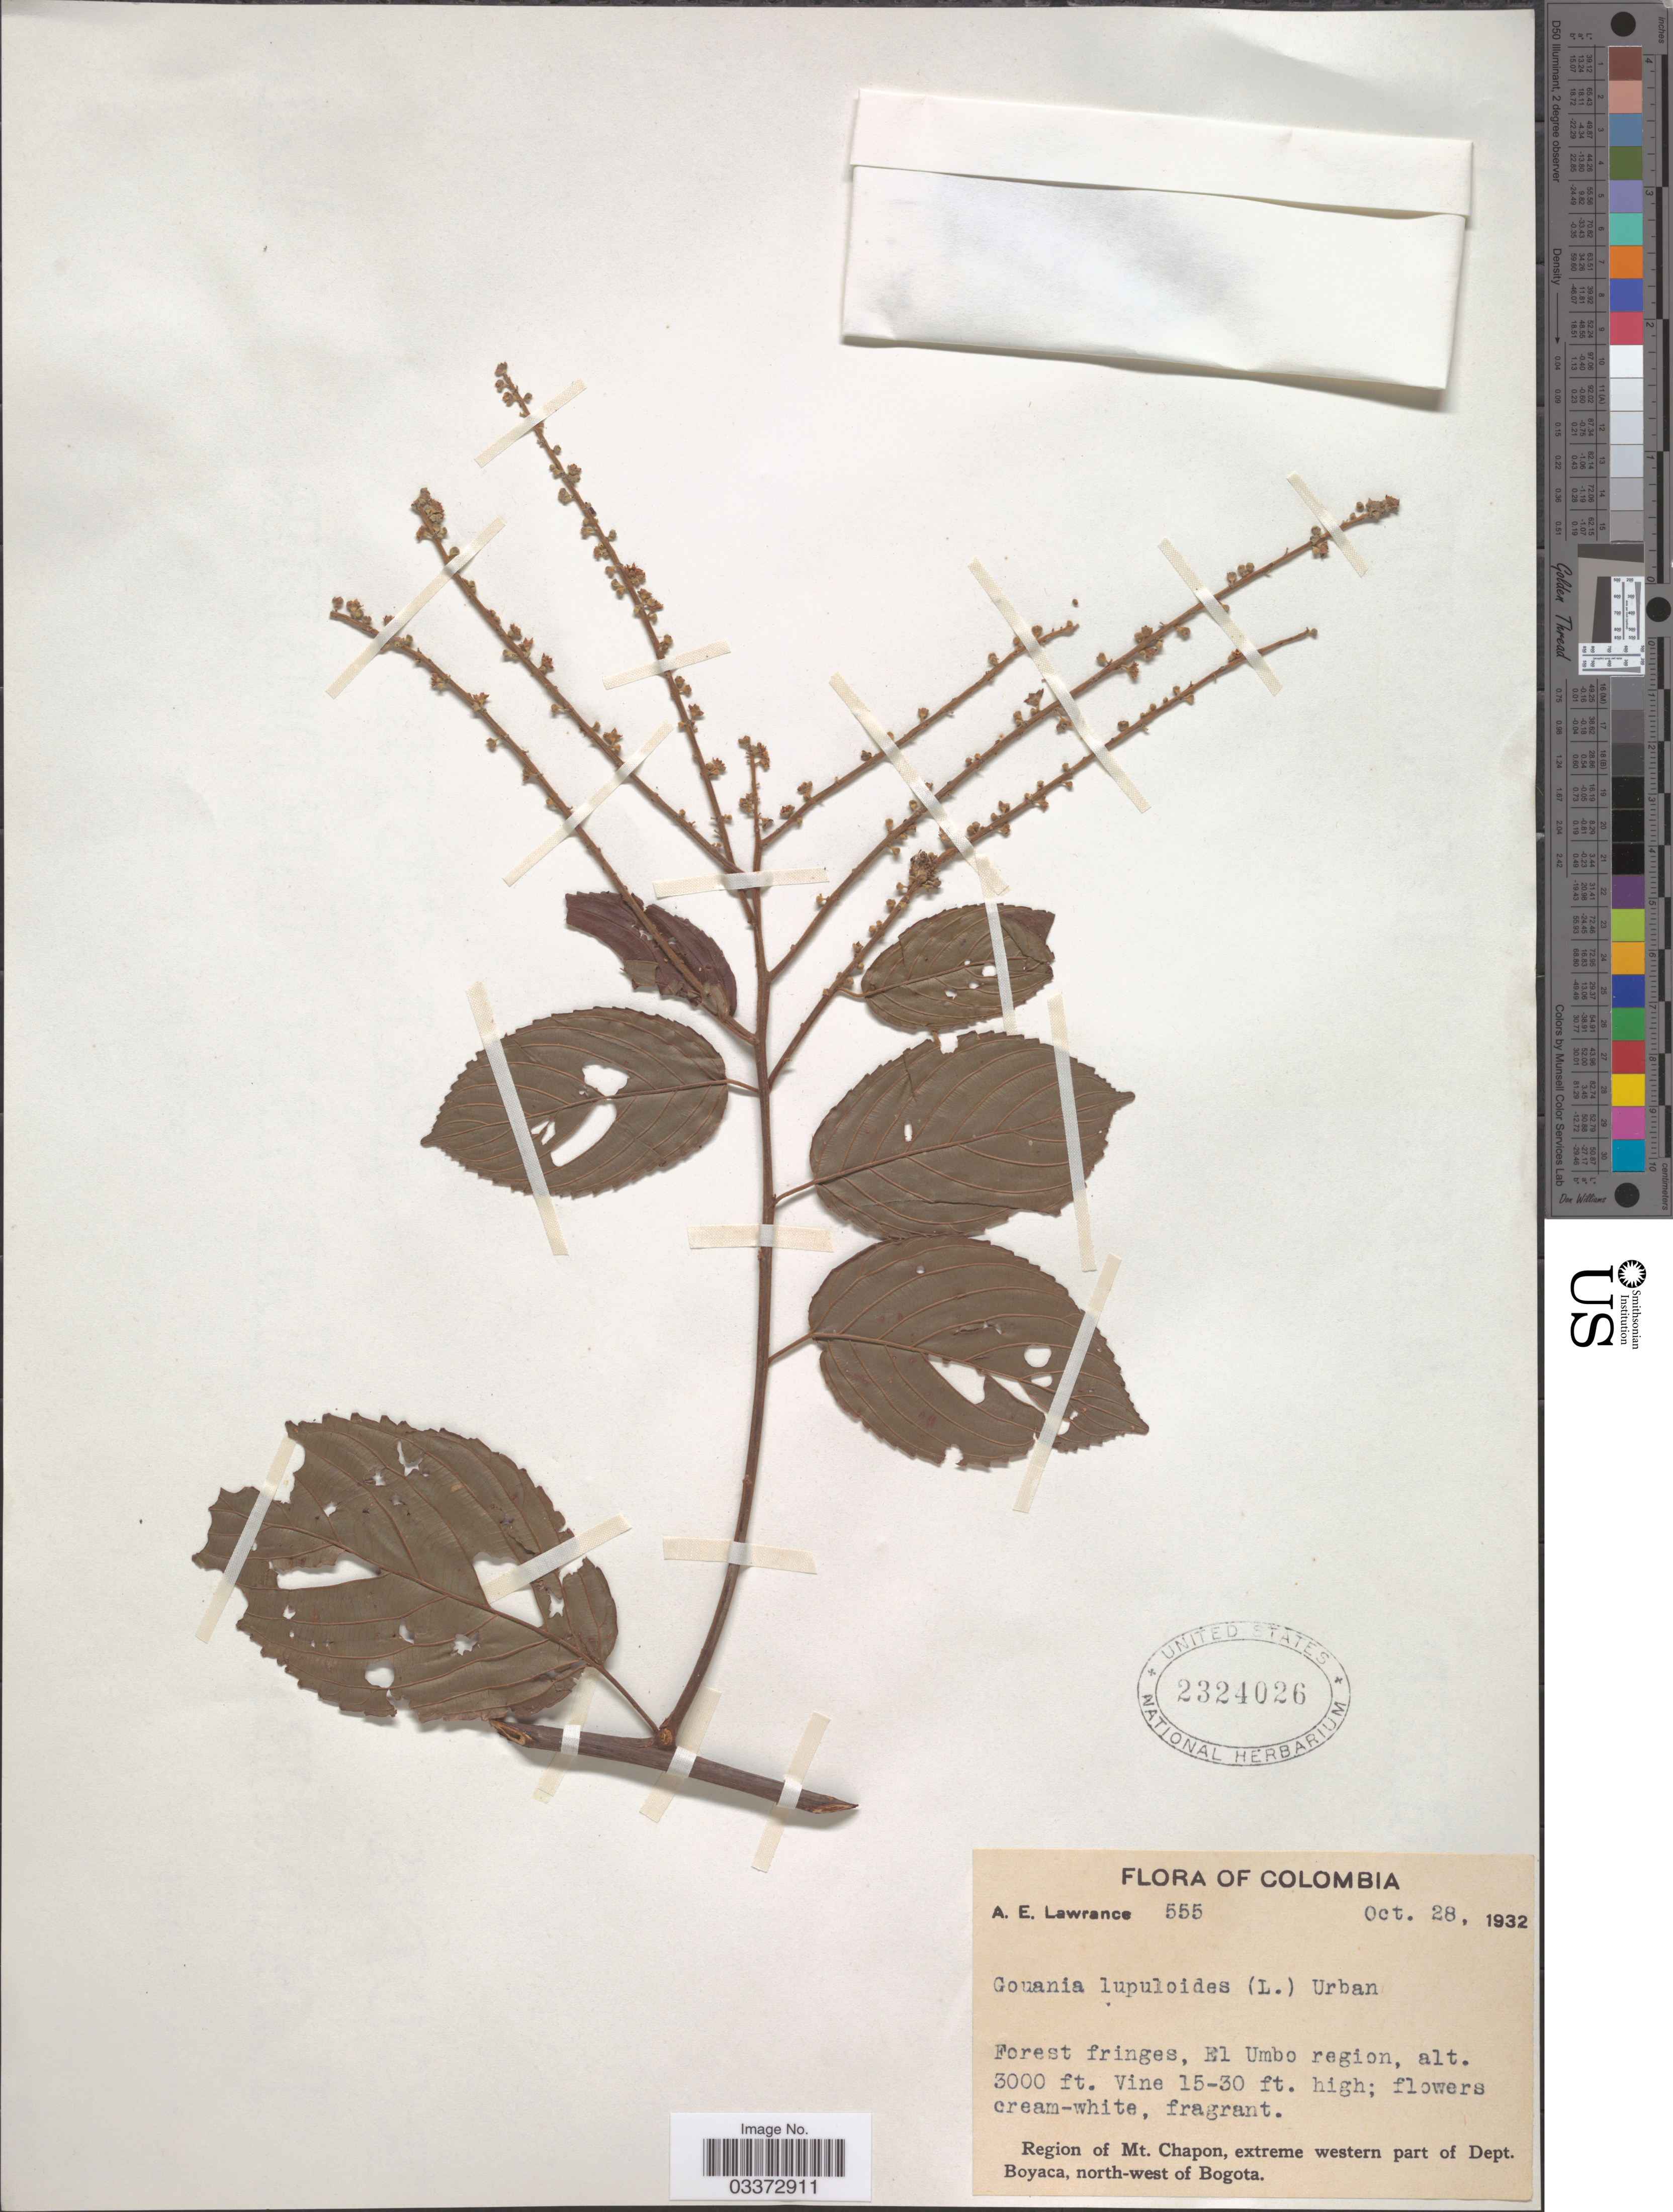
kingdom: Plantae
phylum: Tracheophyta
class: Magnoliopsida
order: Rosales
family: Rhamnaceae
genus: Gouania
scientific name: Gouania trichodonta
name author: Reissek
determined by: Figueira, Mauricio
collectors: A. Lawrence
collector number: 555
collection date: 1932-10-28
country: Colombia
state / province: Boyacá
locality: El Umbo region. Region of Mt. Chapon, extreme western part of Dept. Boyaca, north-west of Bogota.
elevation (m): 914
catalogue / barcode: US 2324026